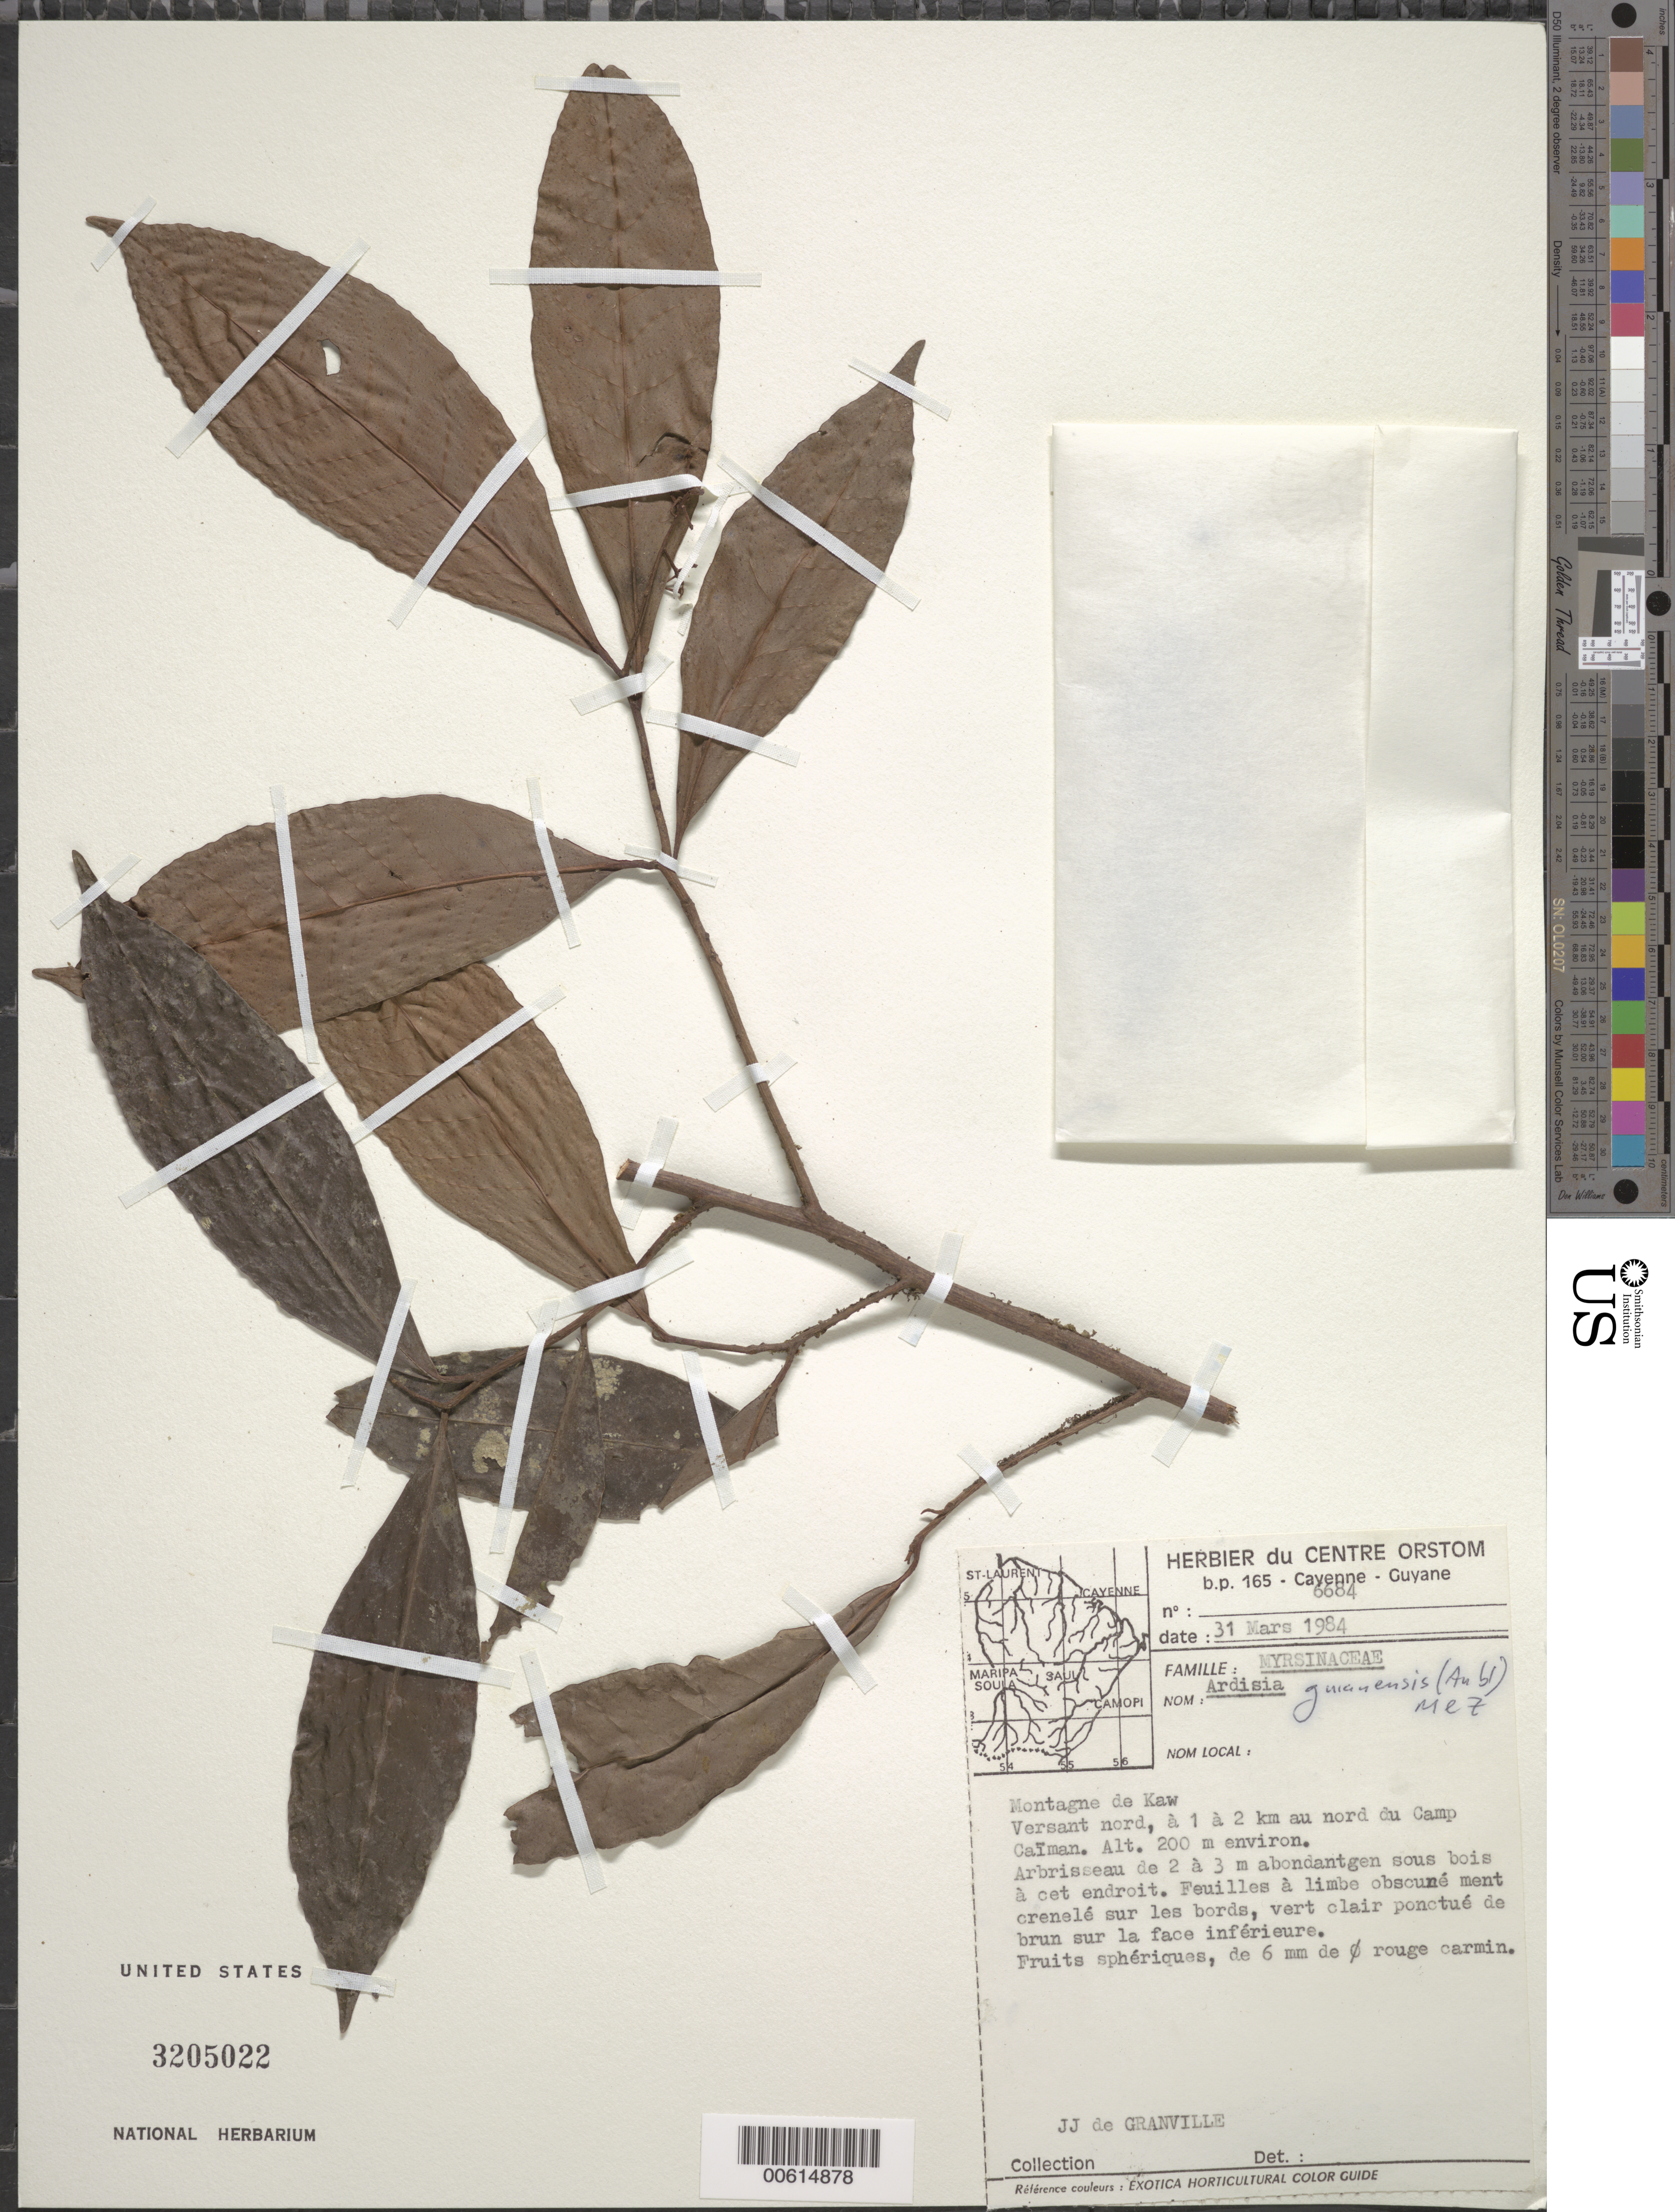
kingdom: Plantae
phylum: Tracheophyta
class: Magnoliopsida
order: Ericales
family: Primulaceae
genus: Ardisia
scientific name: Ardisia guianensis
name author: (Aubl.) Mez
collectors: J.-J. de Granville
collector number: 6684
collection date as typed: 31-Mar-84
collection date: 1984-03-31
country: French Guiana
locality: Montagne de Kaw, 1-2 km N of camp Caïman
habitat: Sous bois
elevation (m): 200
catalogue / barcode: US 3205022